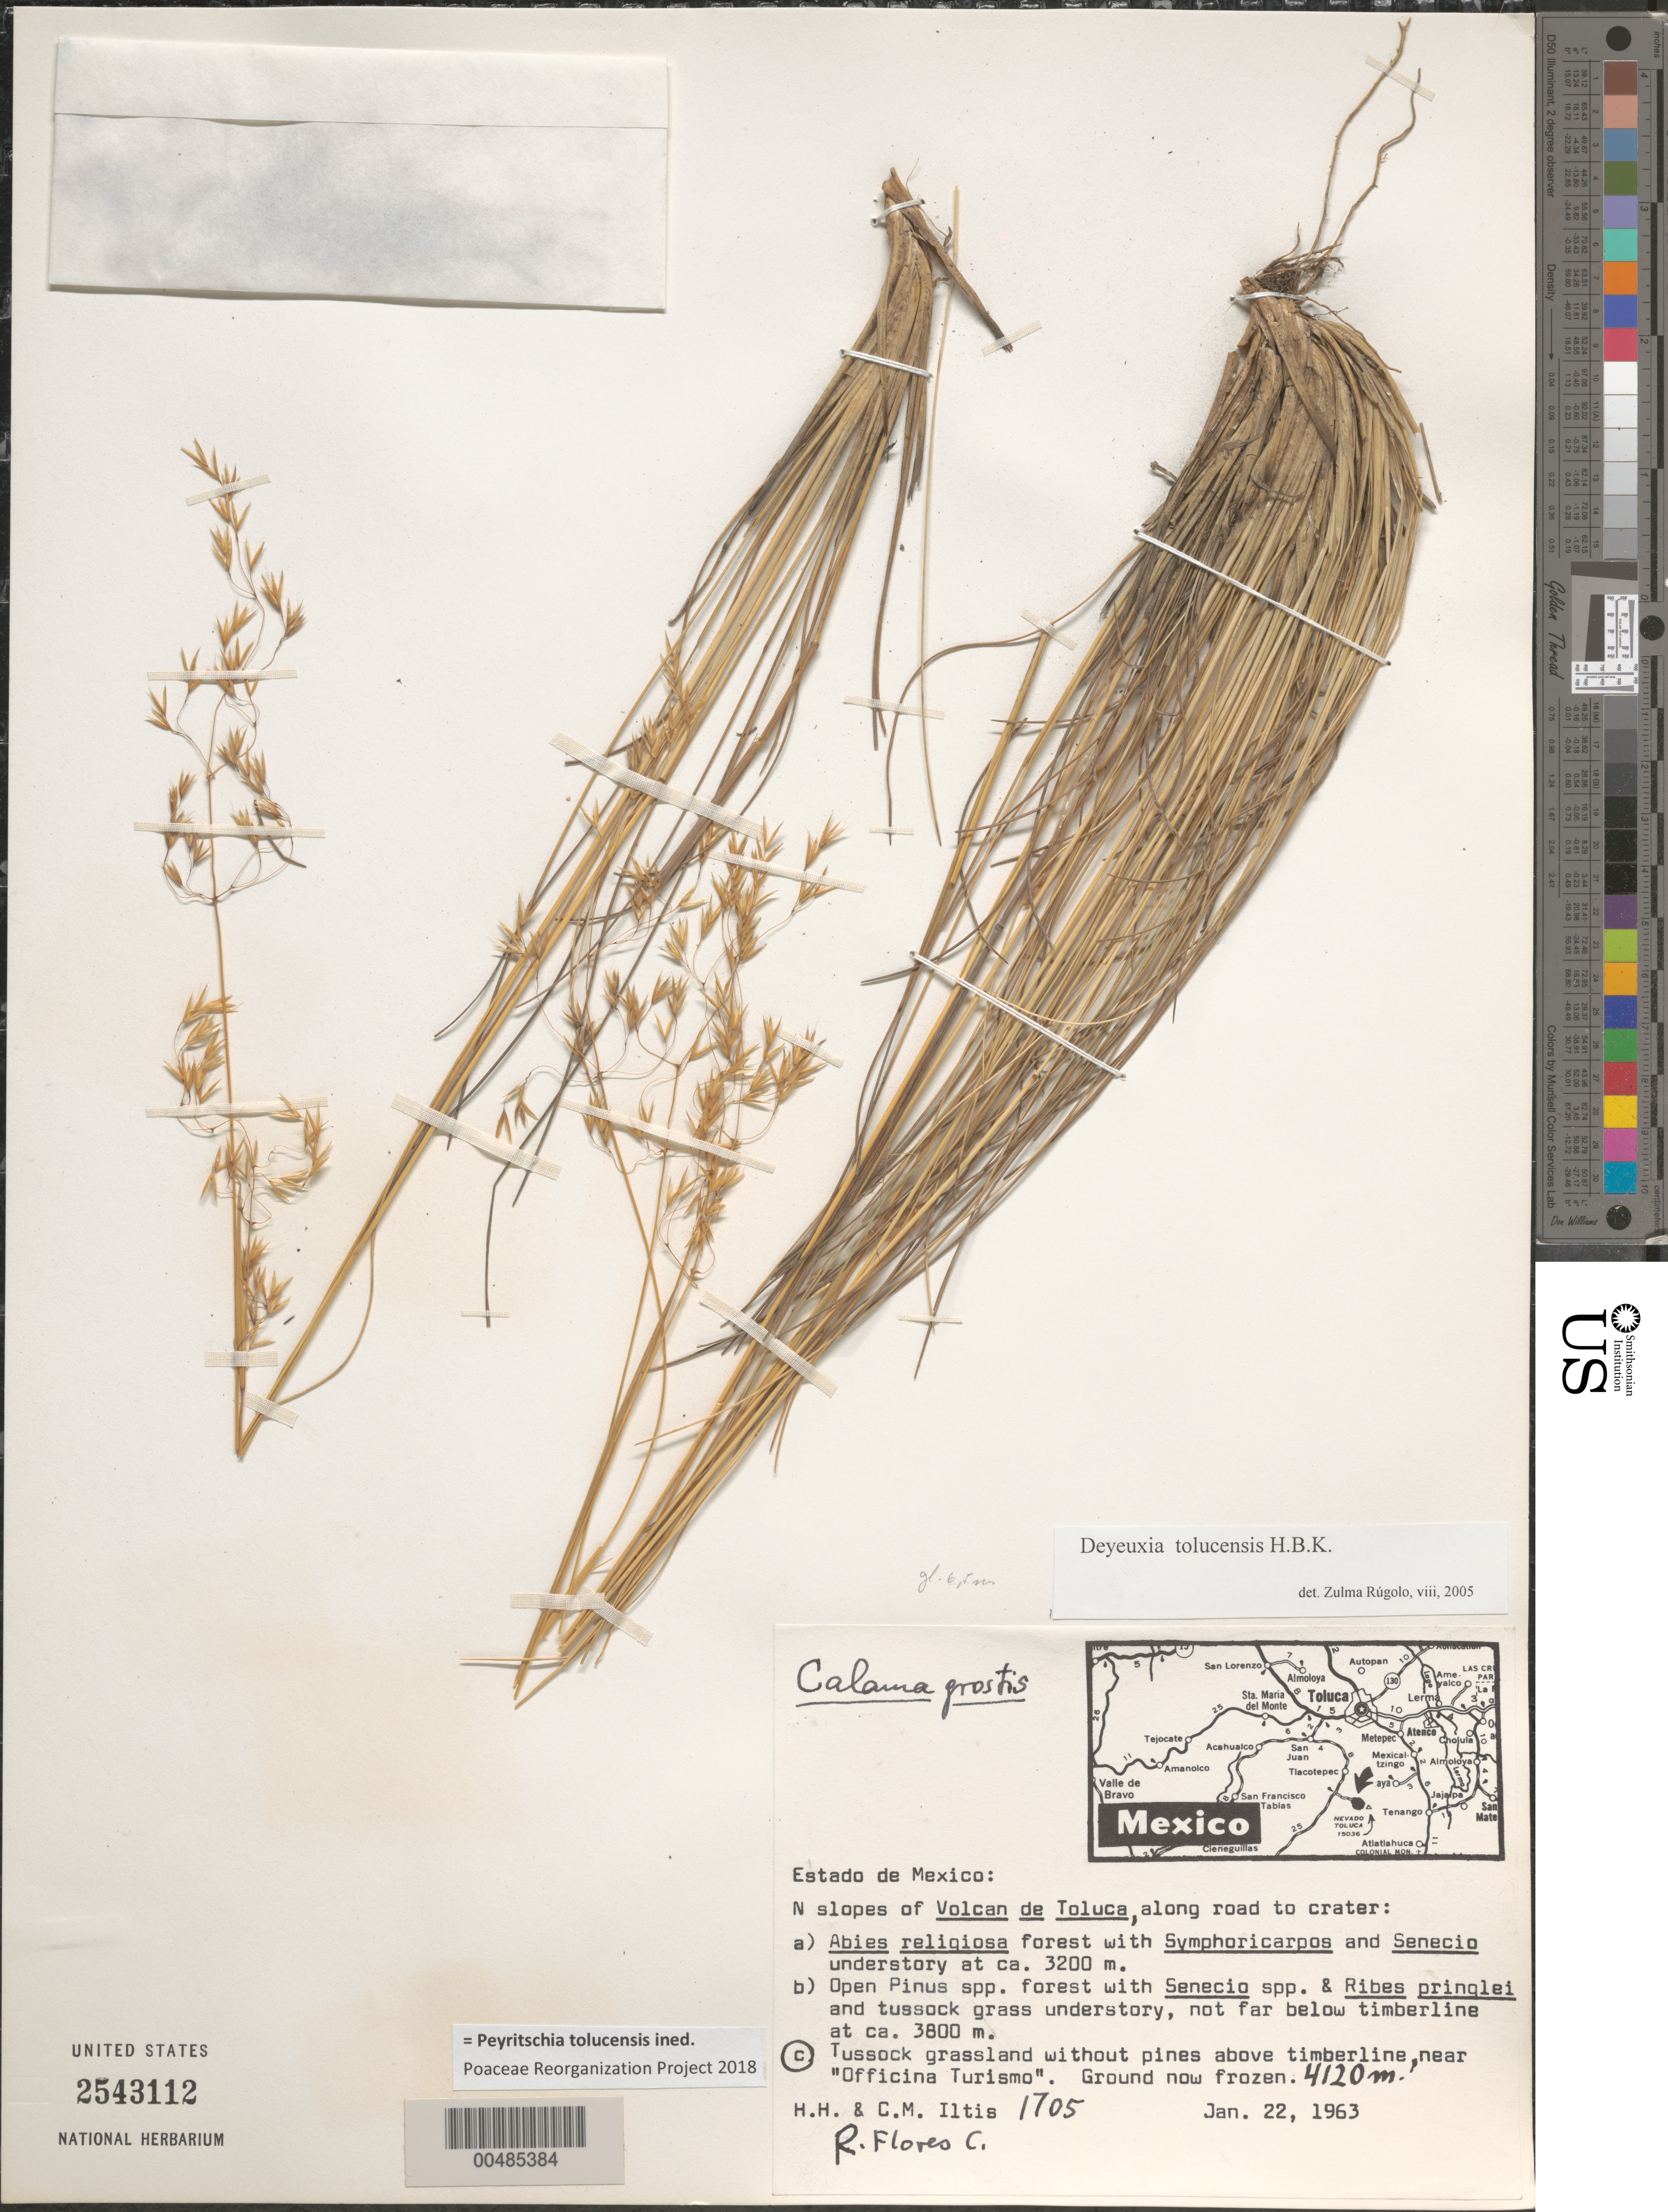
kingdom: Plantae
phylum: Tracheophyta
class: Liliopsida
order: Poales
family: Poaceae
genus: Peyritschia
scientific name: Peyritschia tolucensis ined.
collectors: H. H. Iltis, C. M Iltis & R. Flores-C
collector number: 1705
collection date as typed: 22 Jan 1963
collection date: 1963-01-22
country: Mexico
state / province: México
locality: Near Officina Turismo, N slopes of Volcan de Toluca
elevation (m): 4120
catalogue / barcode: US 2543112